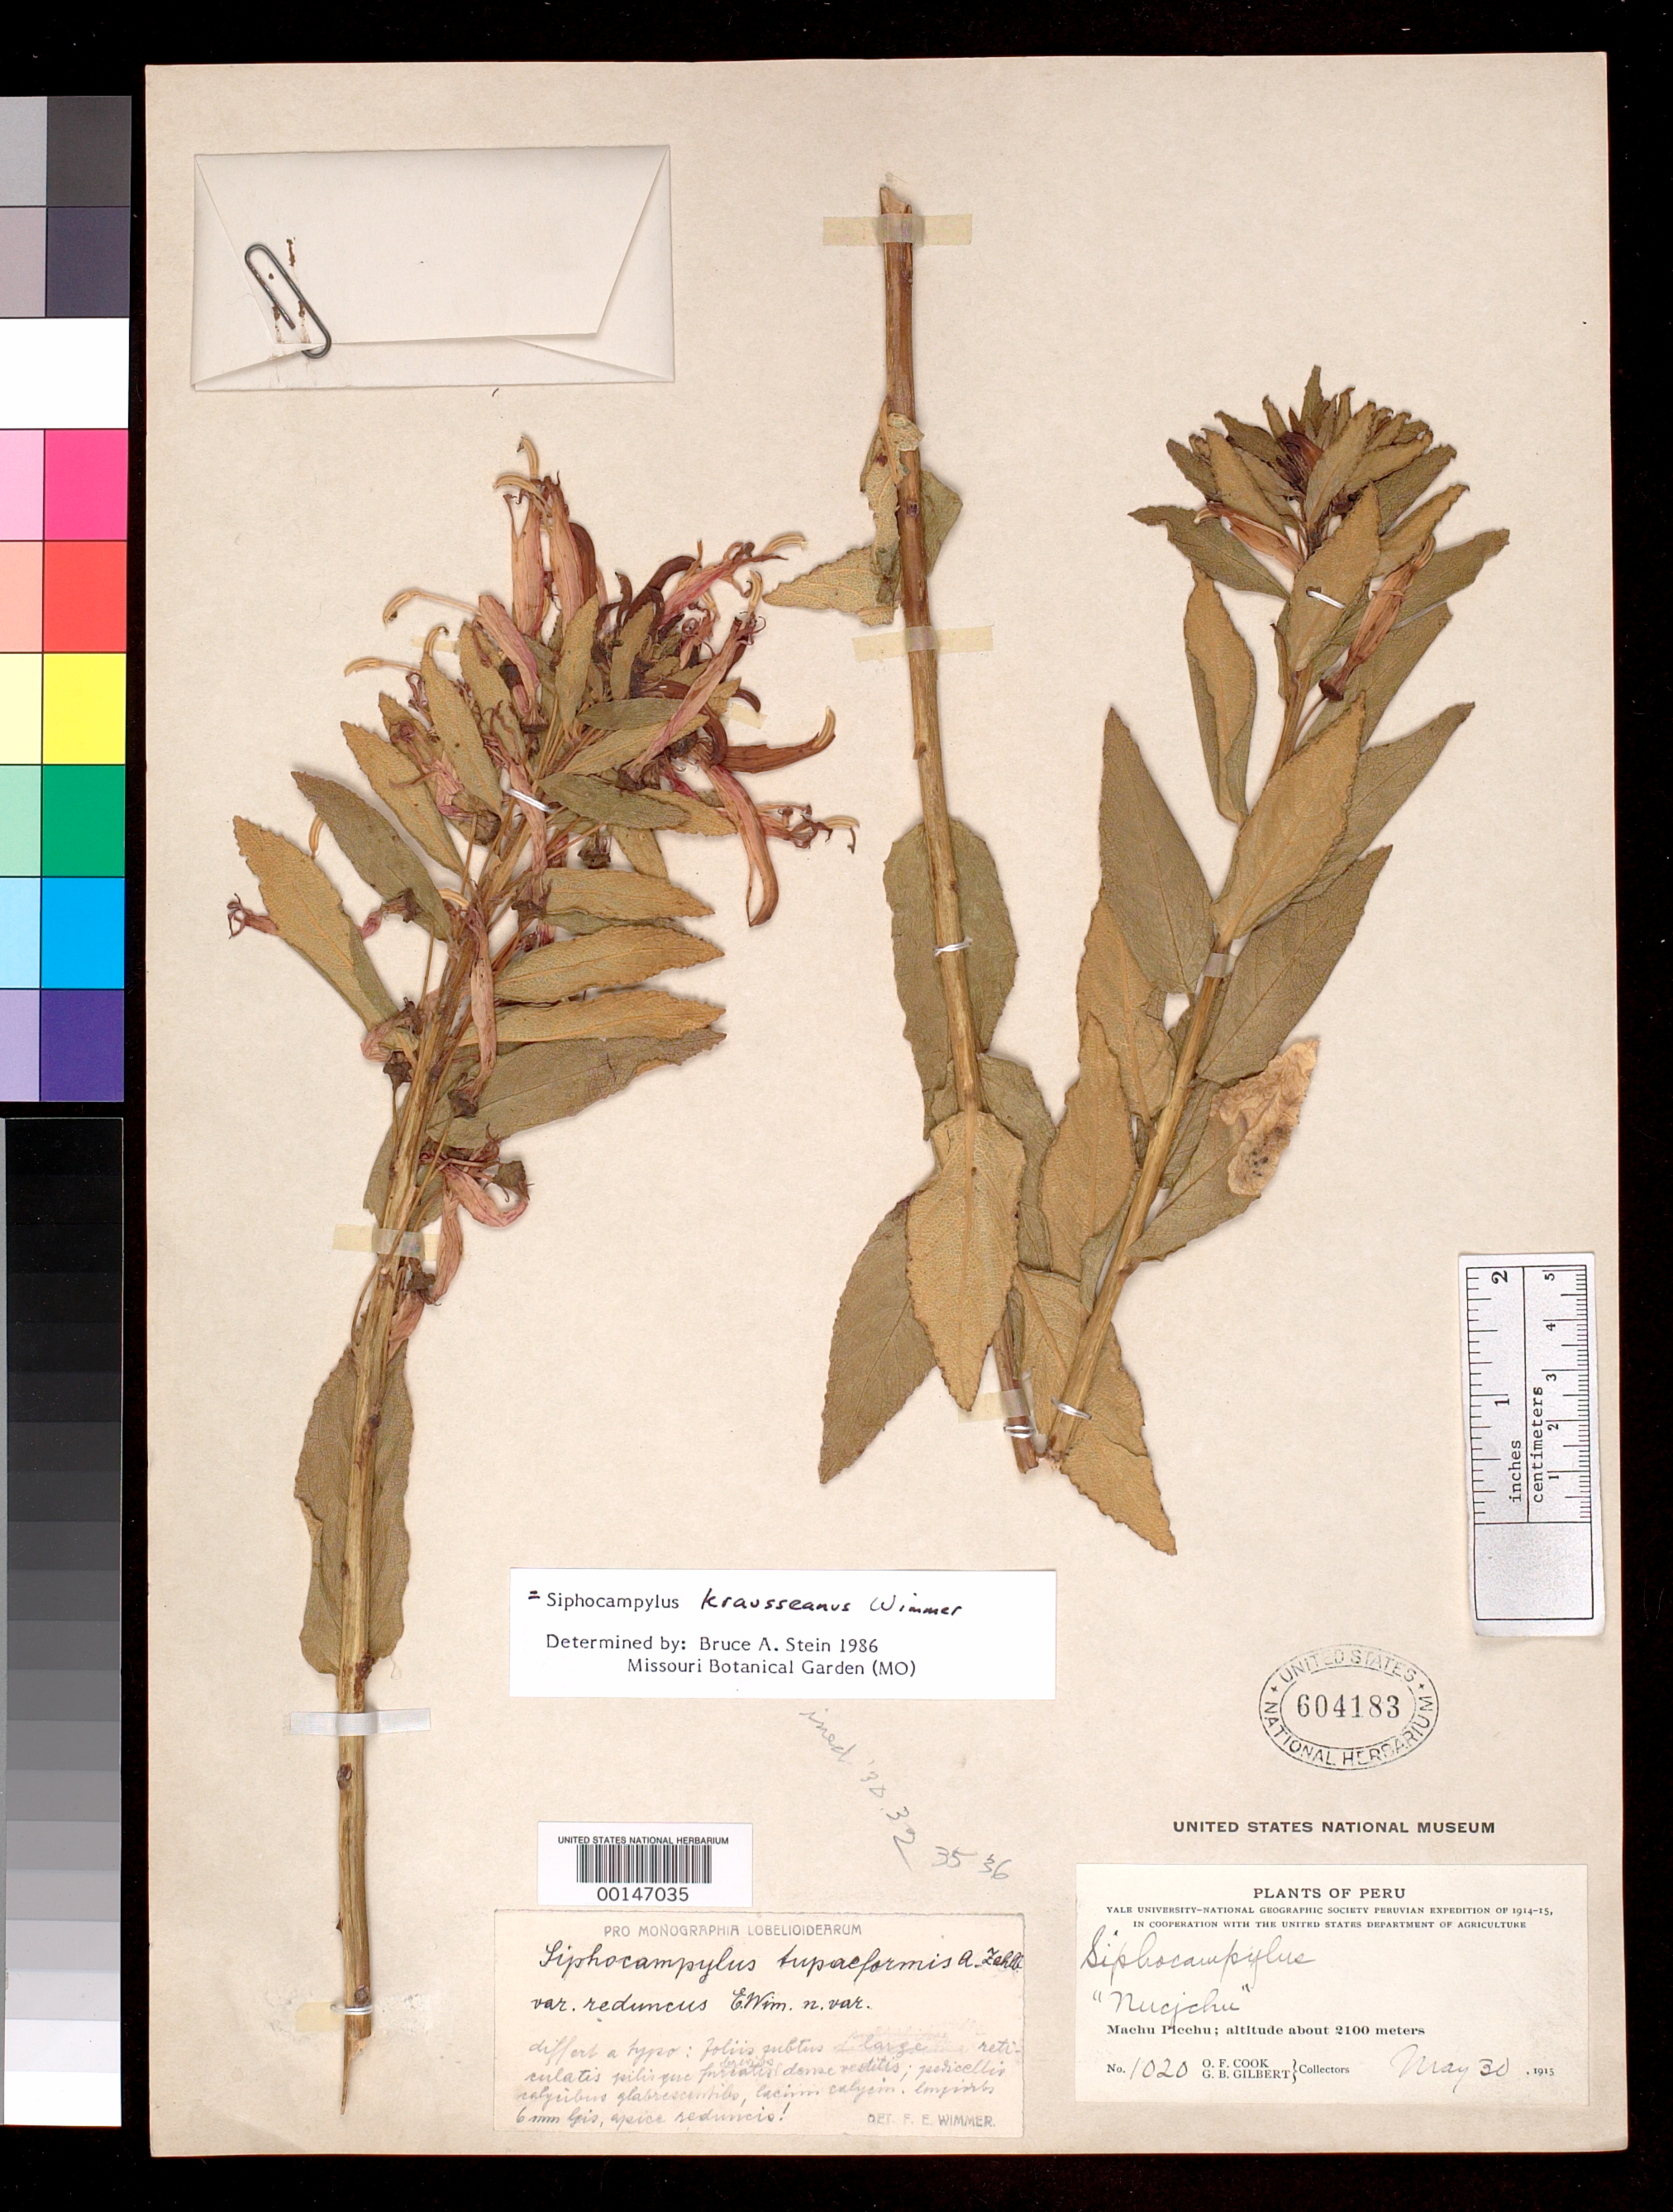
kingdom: Plantae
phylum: Tracheophyta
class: Magnoliopsida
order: Asterales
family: Campanulaceae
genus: Siphocampylus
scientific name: Siphocampylus tupaeformis var. reduncus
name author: E. Wimm. ex Gleason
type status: Isotype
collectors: O. F. Cook & G. B. Gilbert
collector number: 1020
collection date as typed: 30 May 1915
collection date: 1915-05-30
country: Peru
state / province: Cusco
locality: Machu-Picchu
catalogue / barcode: US 604183